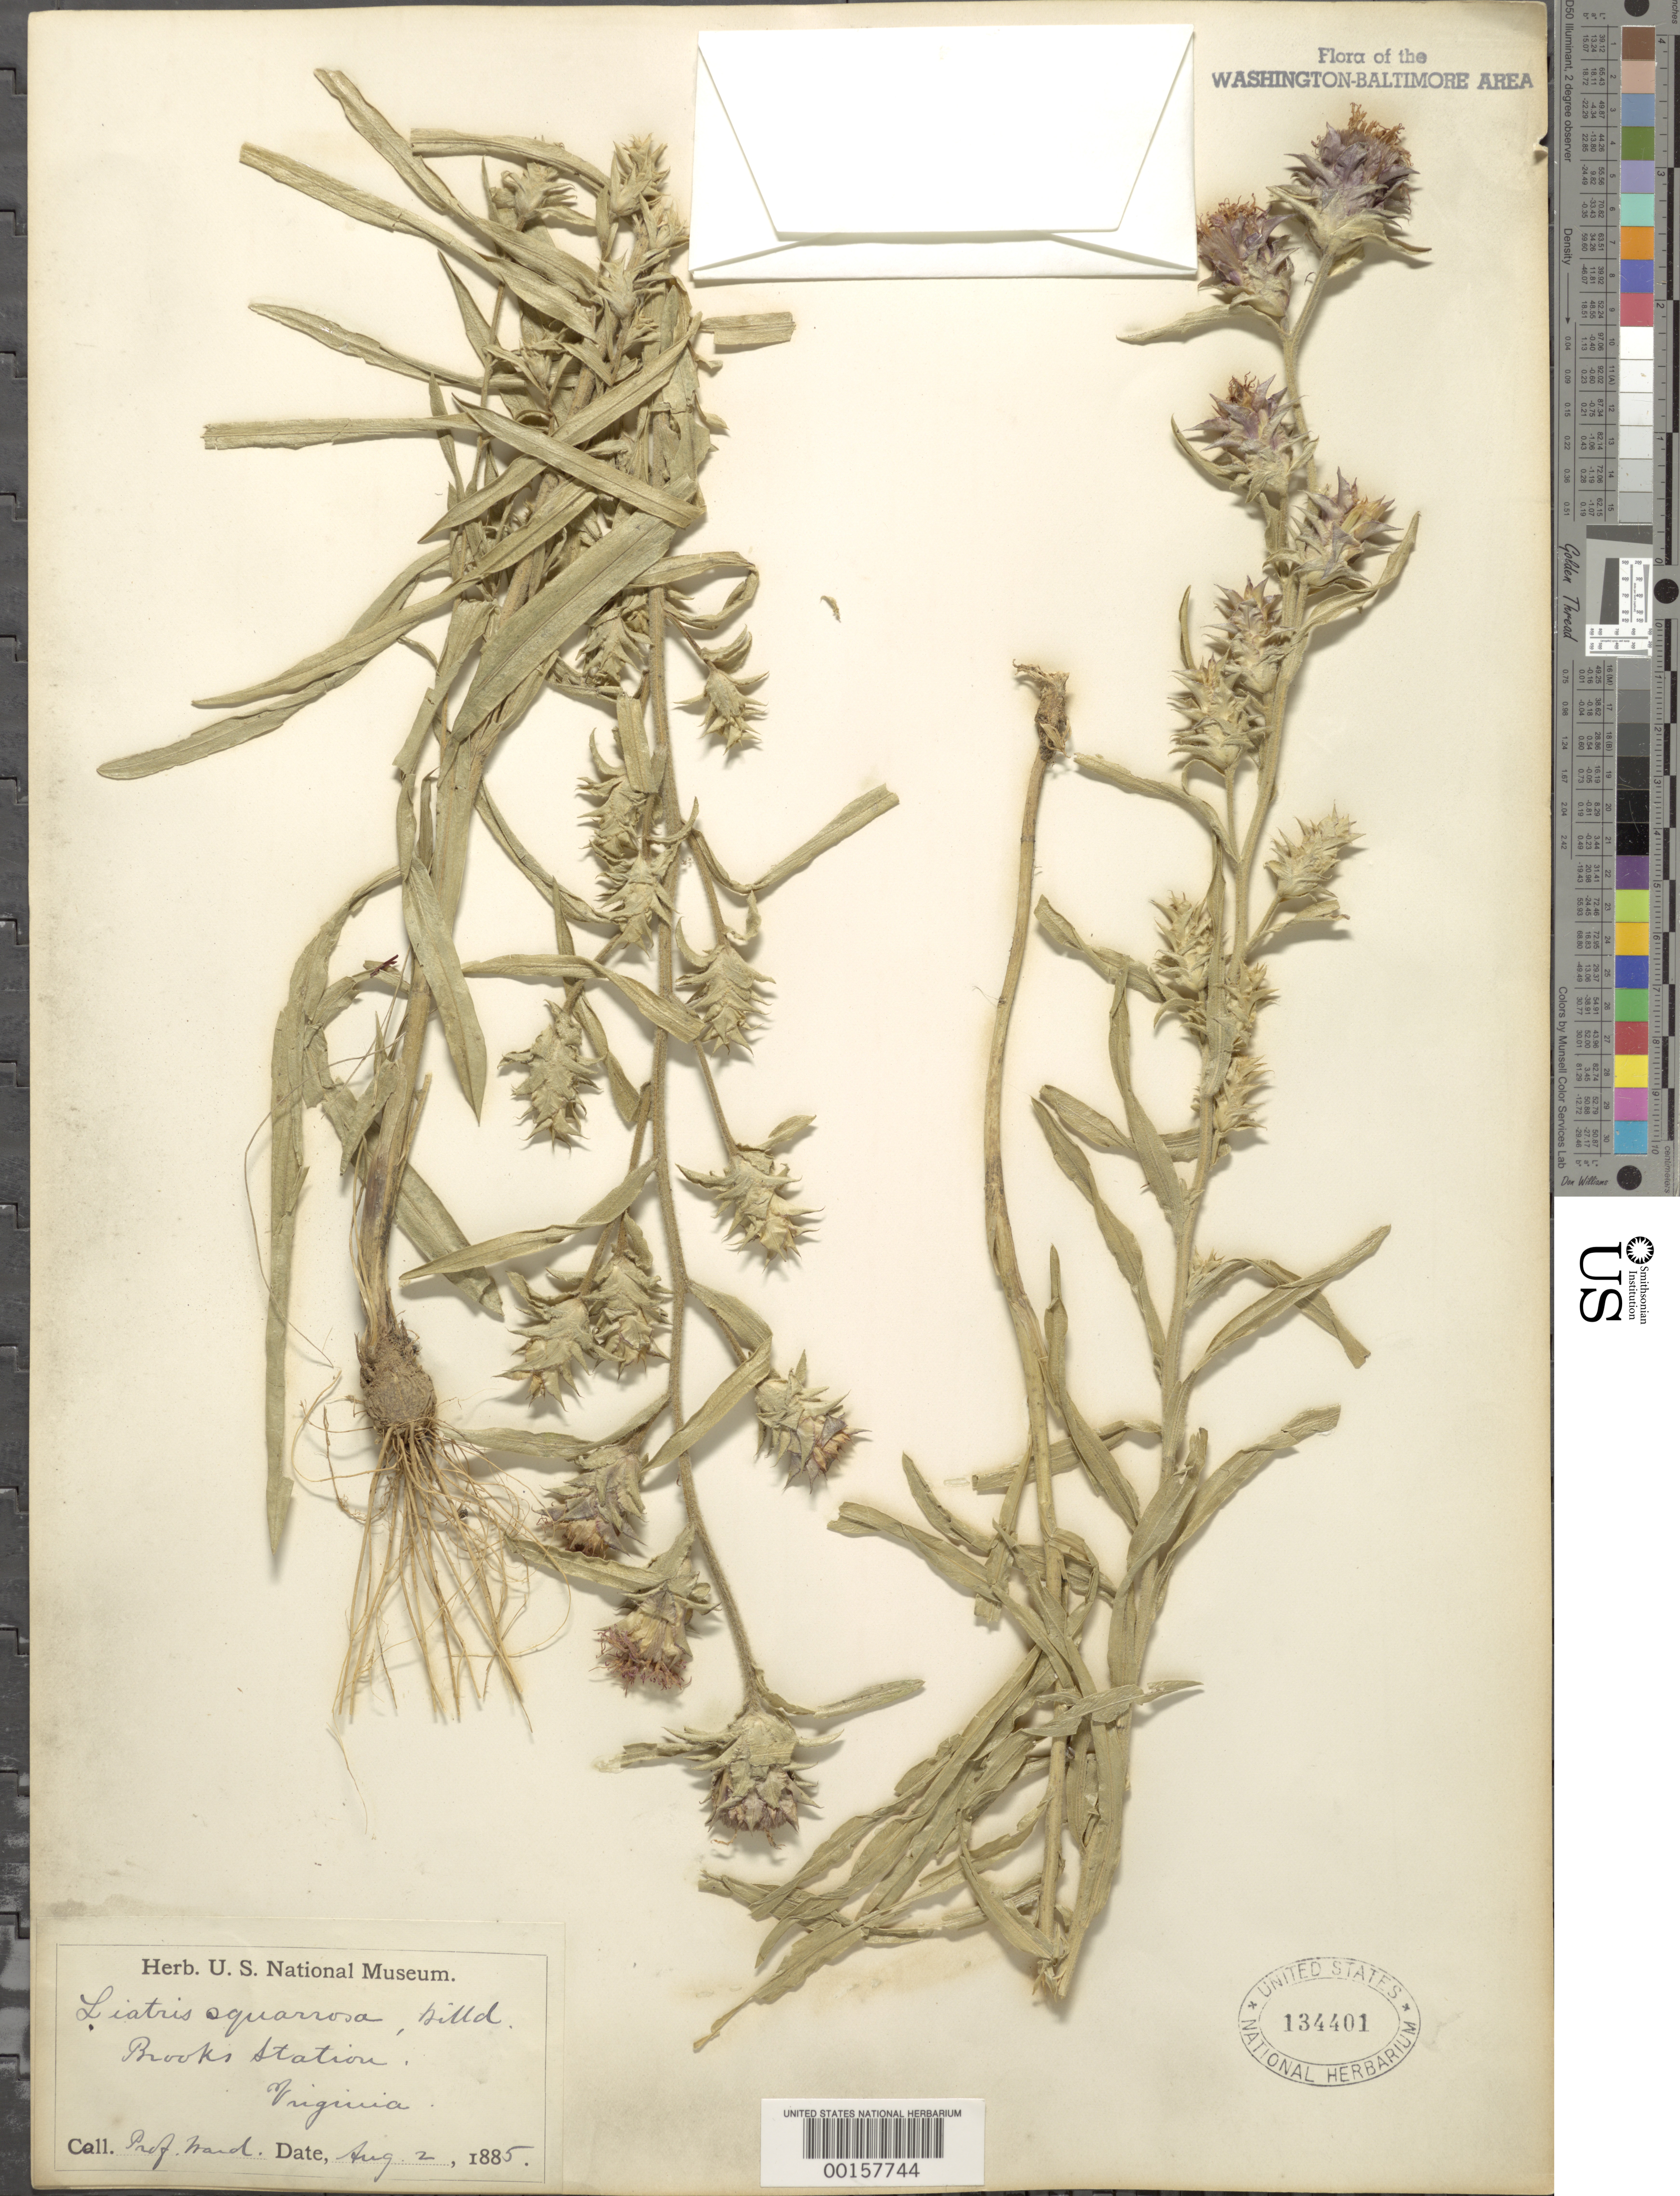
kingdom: Plantae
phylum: Tracheophyta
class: Magnoliopsida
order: Asterales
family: Asteraceae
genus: Liatris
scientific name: Liatris squarrosa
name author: (L.) Michx.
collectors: L. F. Ward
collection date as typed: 02 Aug 1885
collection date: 1885-08-02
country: United States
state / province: Virginia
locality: Brooks Station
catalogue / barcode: US 134401